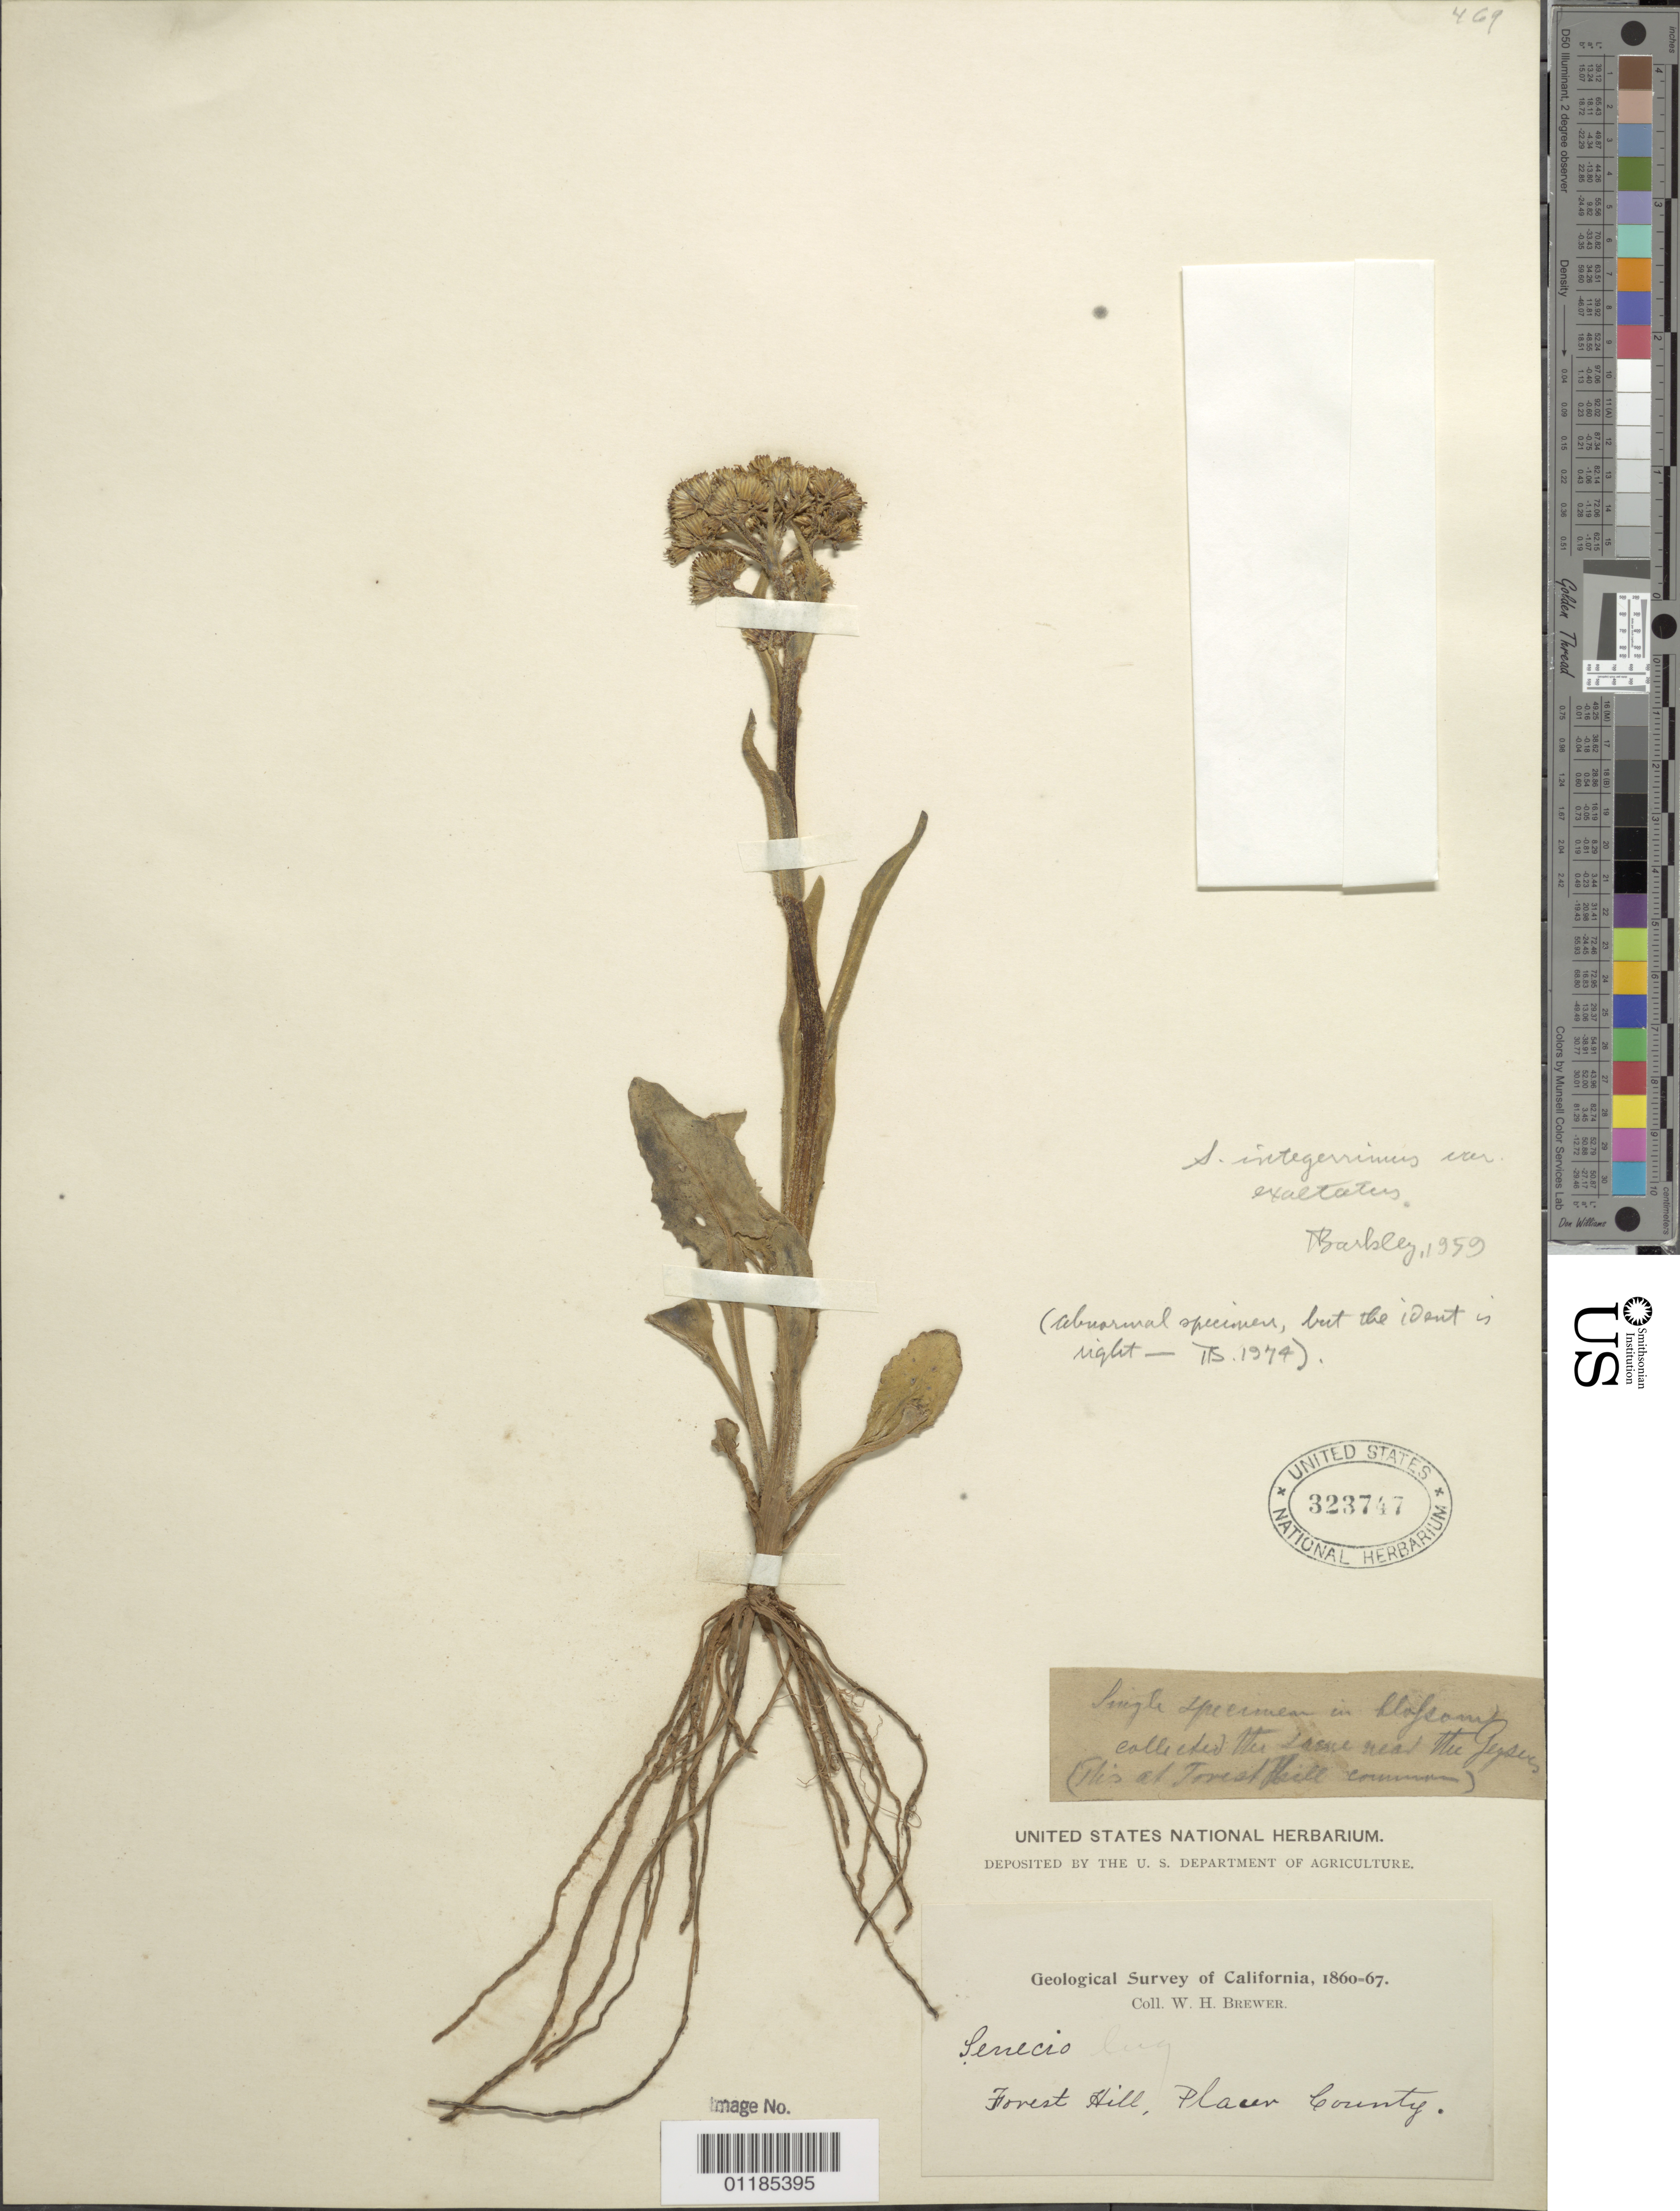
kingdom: Plantae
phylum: Tracheophyta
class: Magnoliopsida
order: Asterales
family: Asteraceae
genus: Senecio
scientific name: Senecio integerrimus var. exaltatus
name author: (Nutt.) Cronq.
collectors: W. H. Brewer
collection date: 1860/1867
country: United States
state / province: California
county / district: Placer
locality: Forest Hill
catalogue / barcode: US 323747